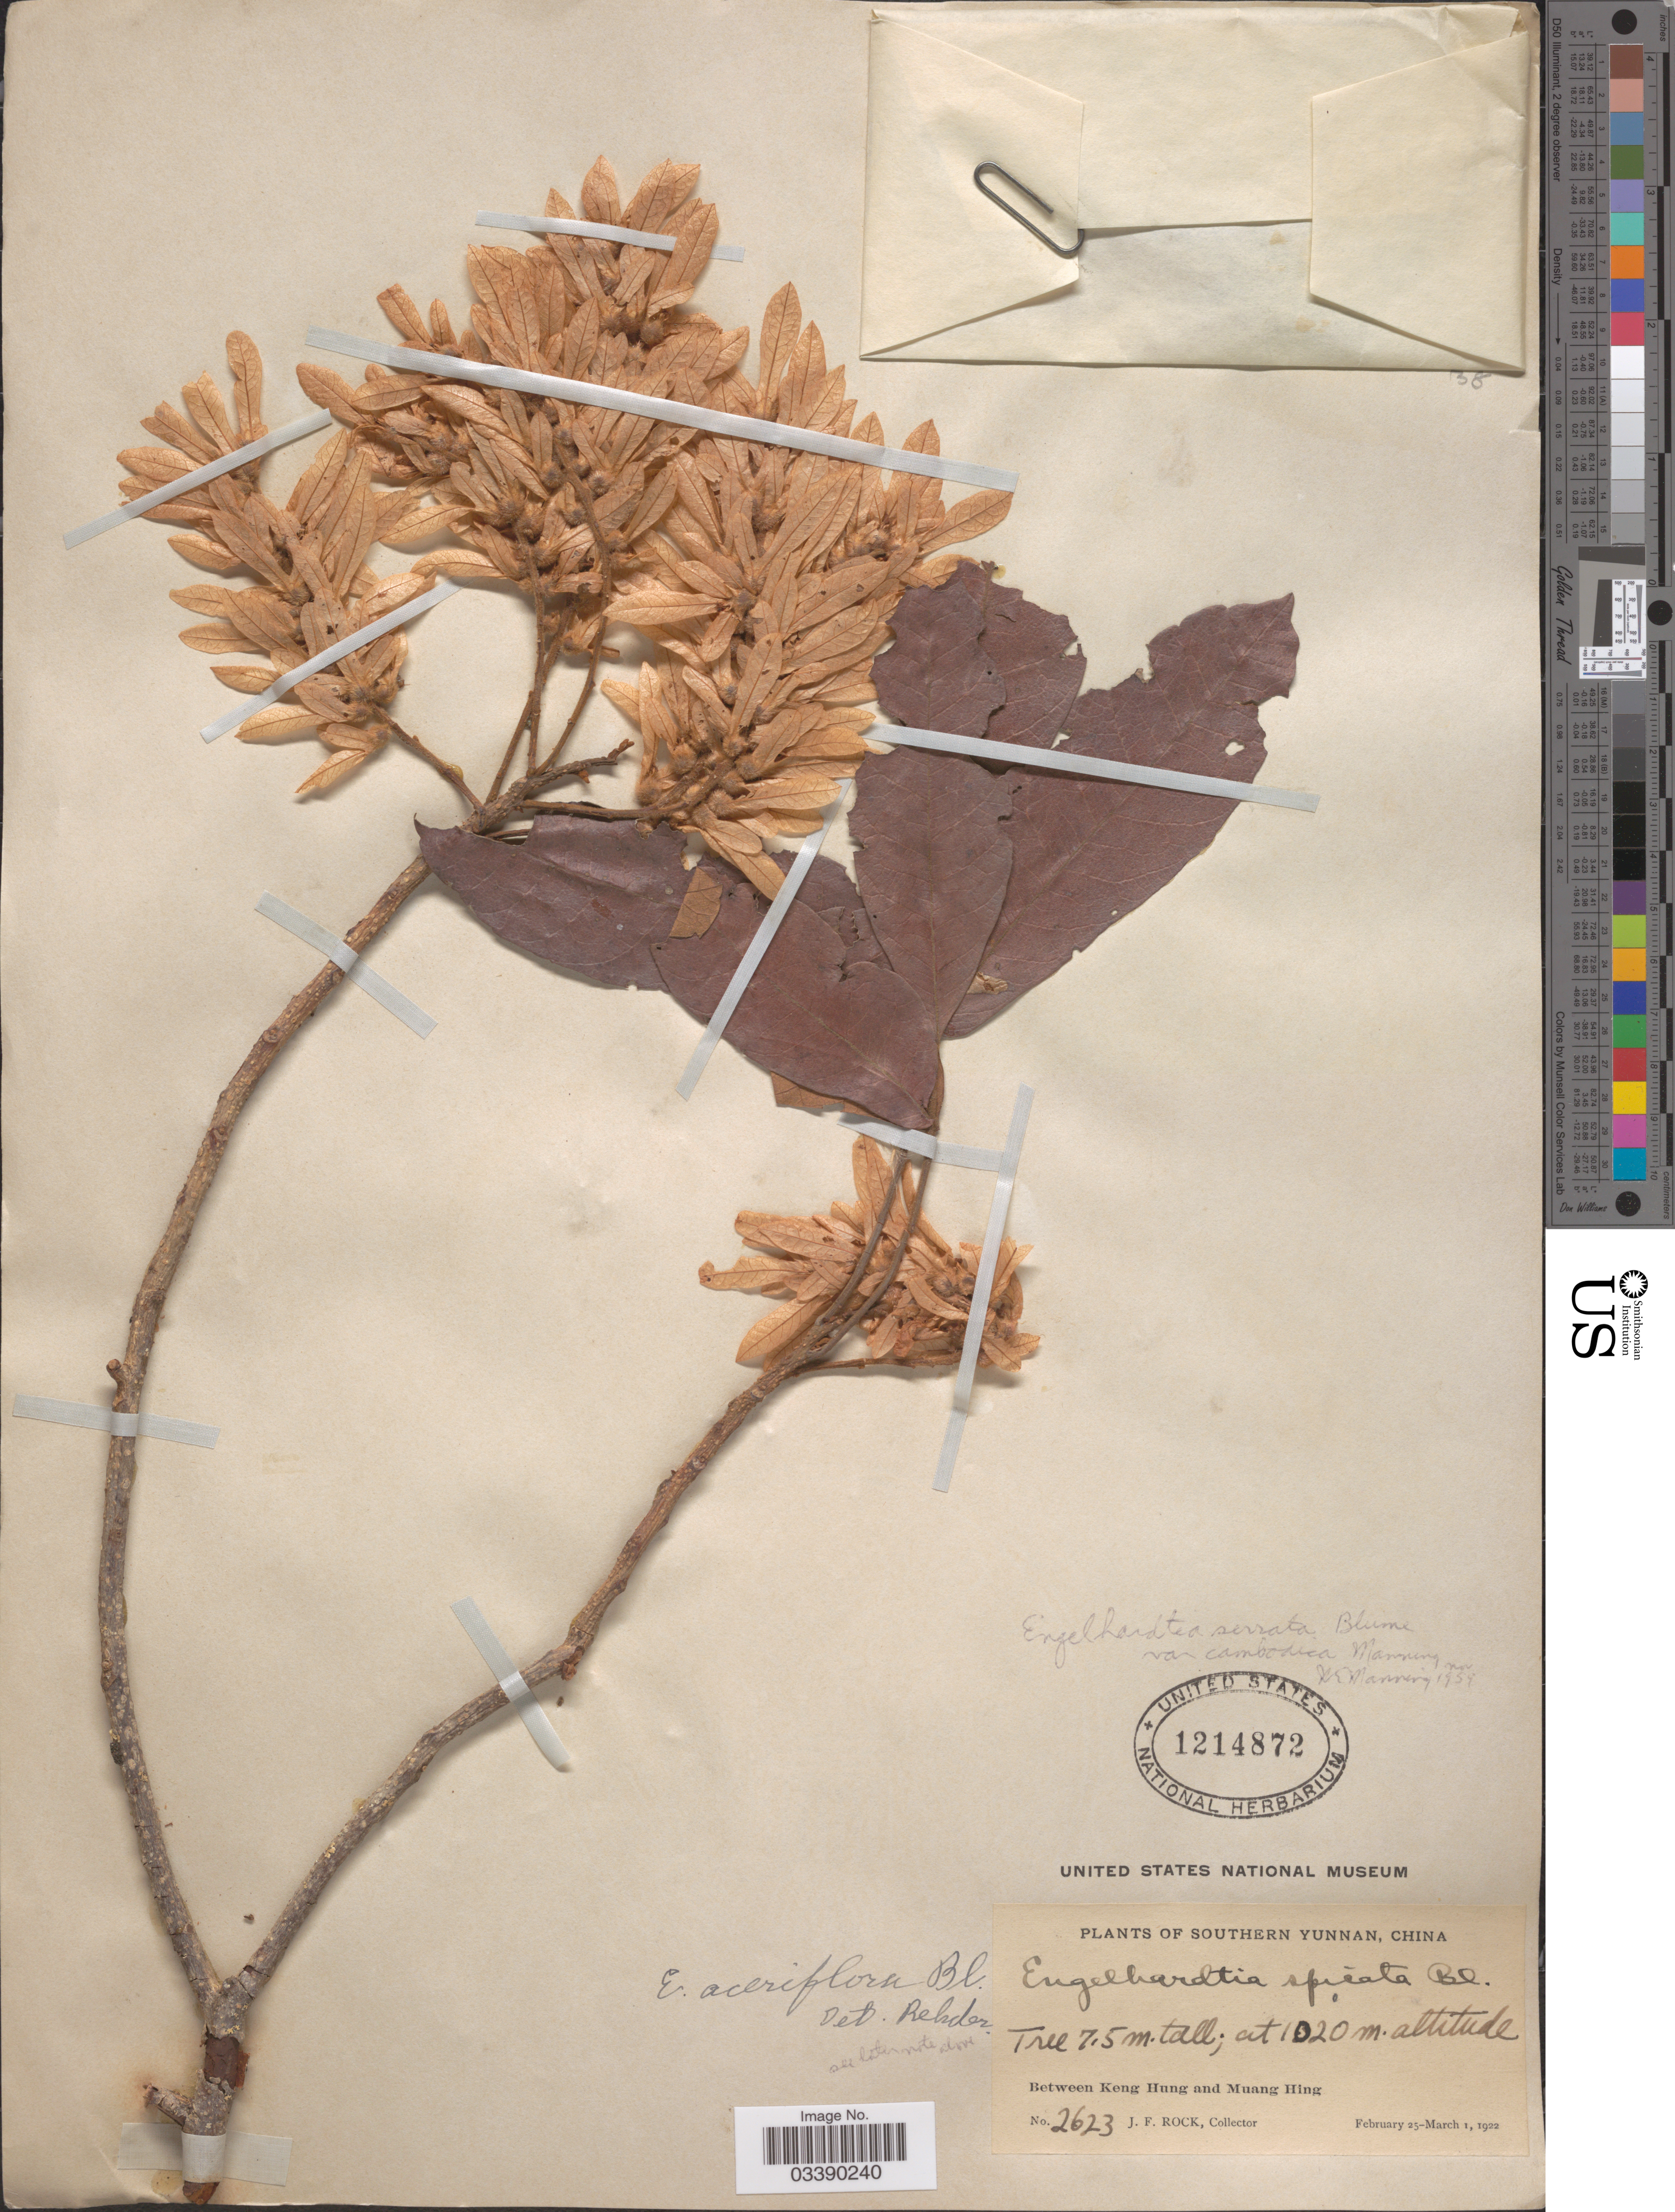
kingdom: Plantae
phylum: Tracheophyta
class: Magnoliopsida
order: Fagales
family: Juglandaceae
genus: Engelhardia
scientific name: Engelhardia serrata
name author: Blume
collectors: J. Rock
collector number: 2623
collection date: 1922-02-25/1922-03-01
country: China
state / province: Yunnan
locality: Southern Yunnan. Between Keng Hung and Muang Hing.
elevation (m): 1020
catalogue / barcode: US 1214872